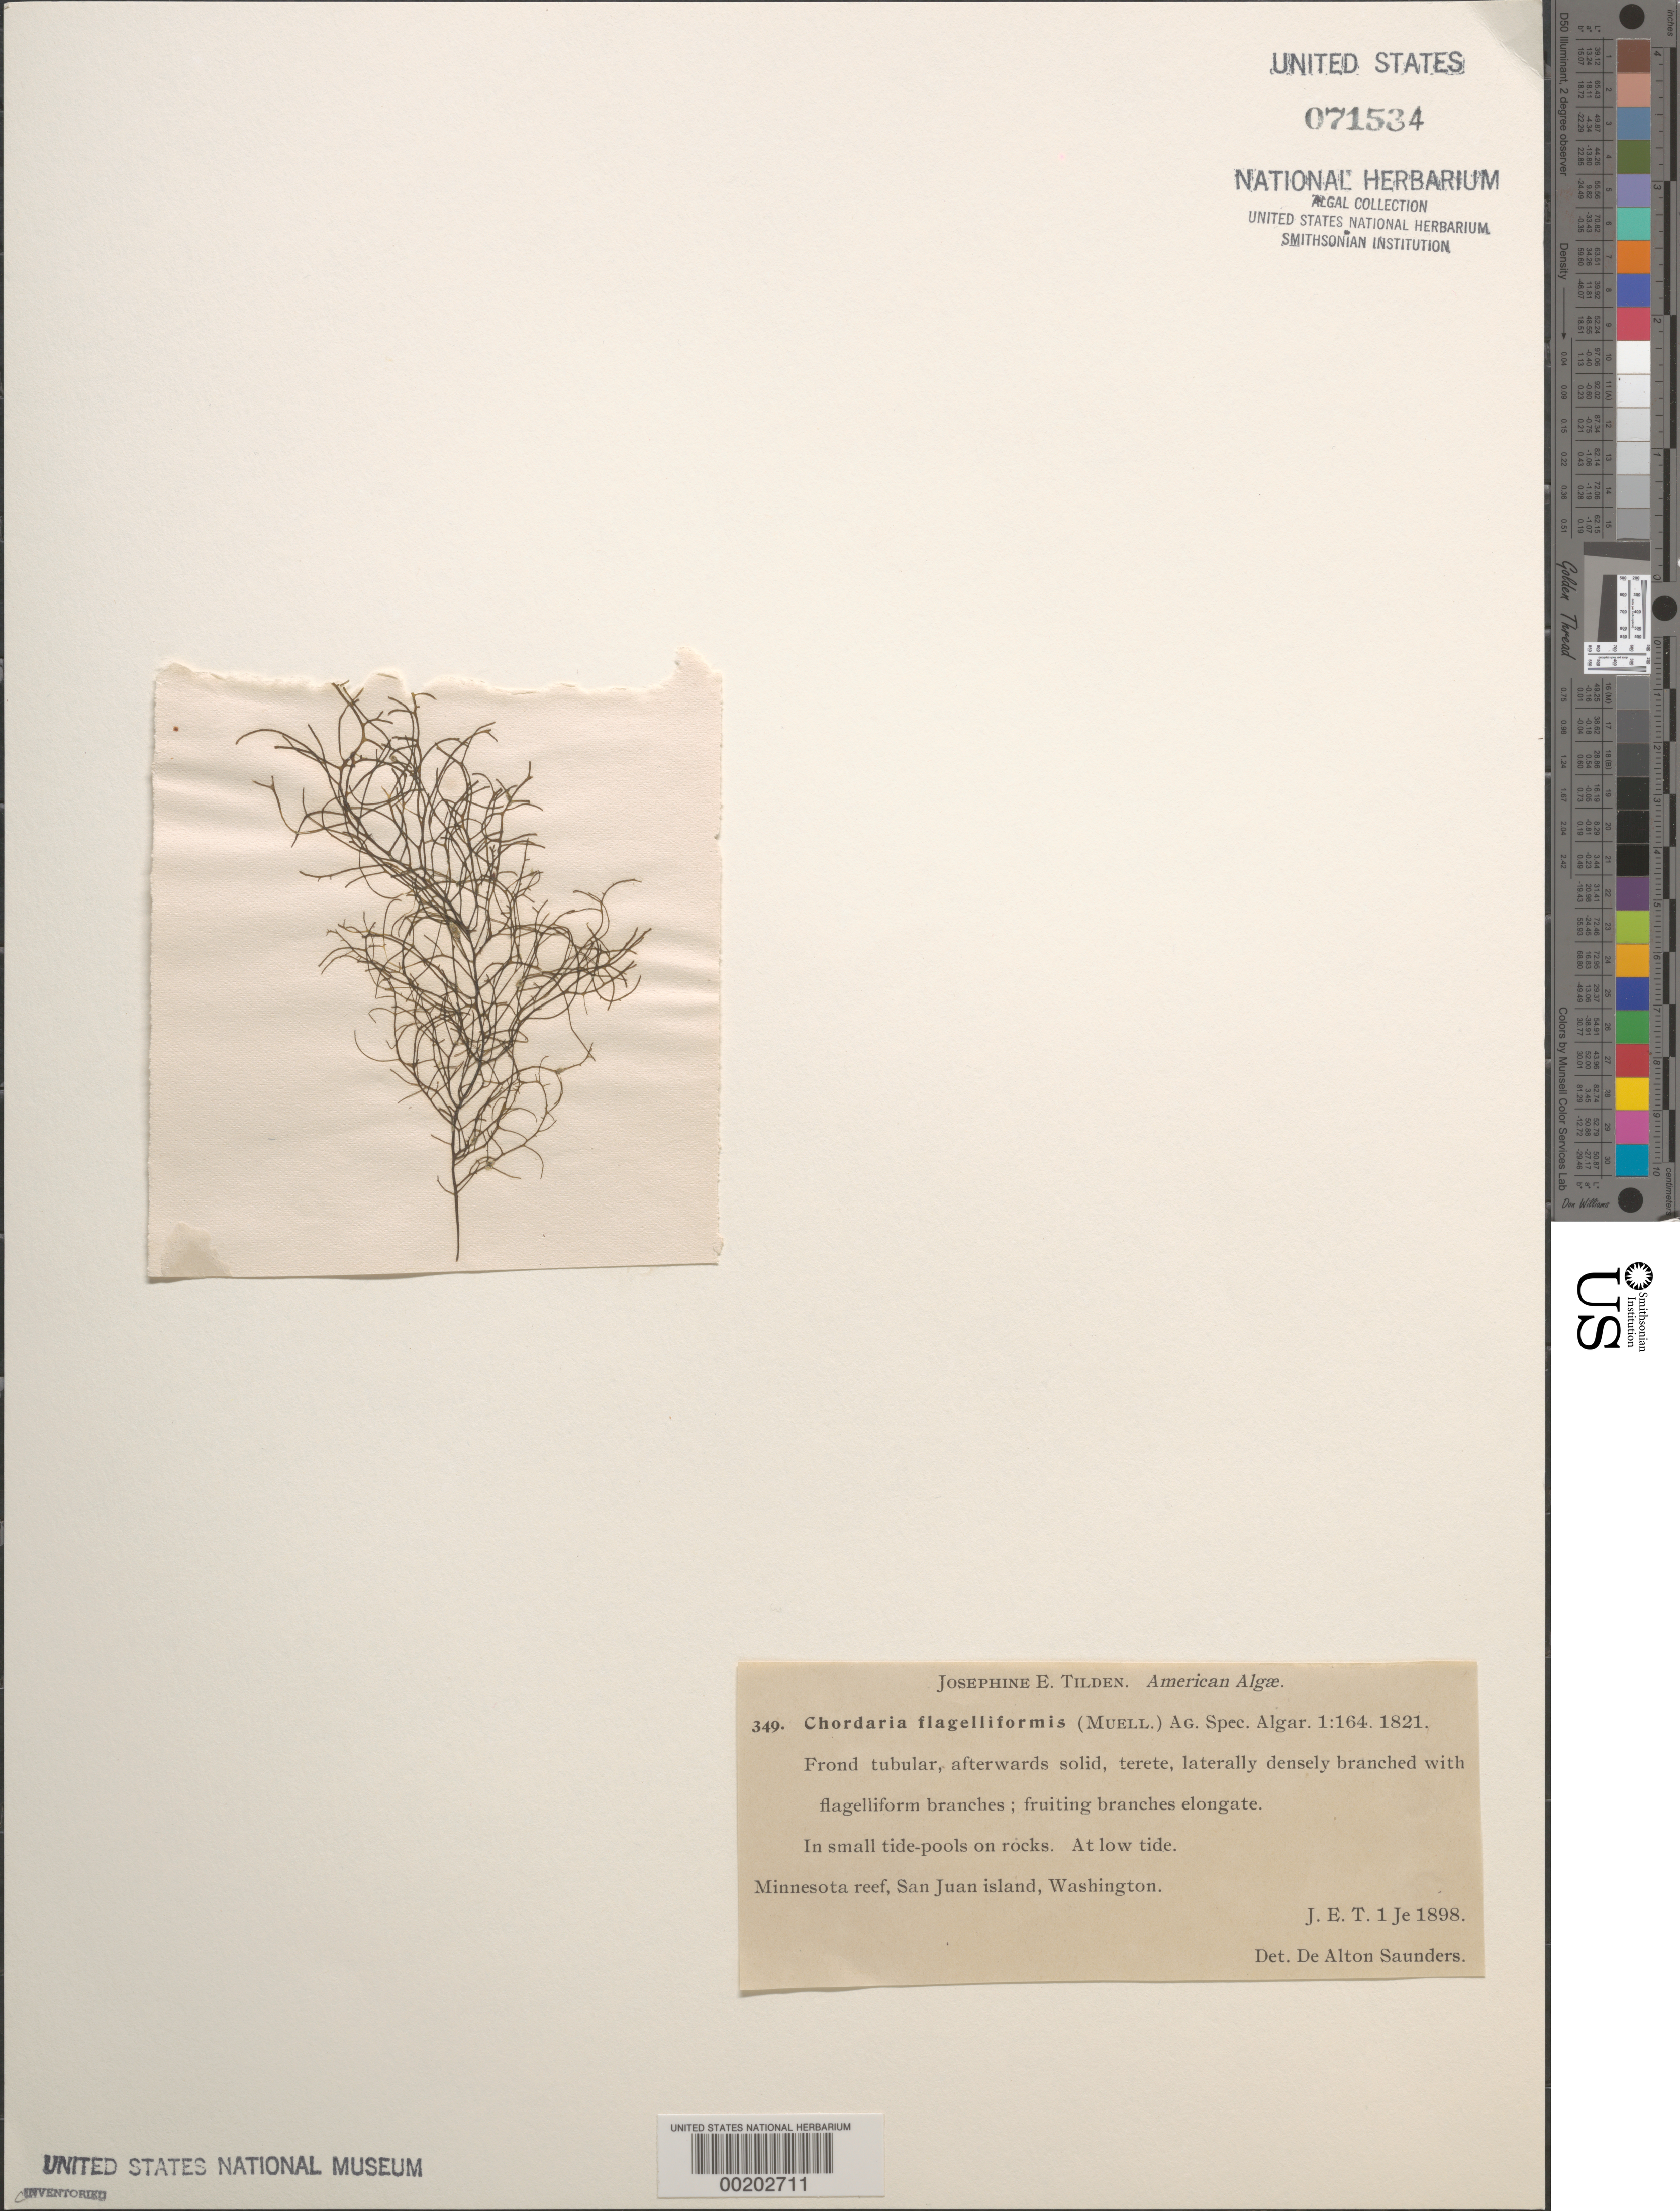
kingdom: Chromista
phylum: Ochrophyta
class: Phaeophyceae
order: Ectocarpales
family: Chordariaceae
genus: Chordaria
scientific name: Chordaria flagelliformis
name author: (Hudson) Grev.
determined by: Saunders, D. A.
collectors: J. E. Tilden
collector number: JET 349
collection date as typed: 01 Jun 1898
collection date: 1898-06-01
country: United States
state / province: Washington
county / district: San Juan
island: San Juan Island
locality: Minnesota Reef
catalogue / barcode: US 71534